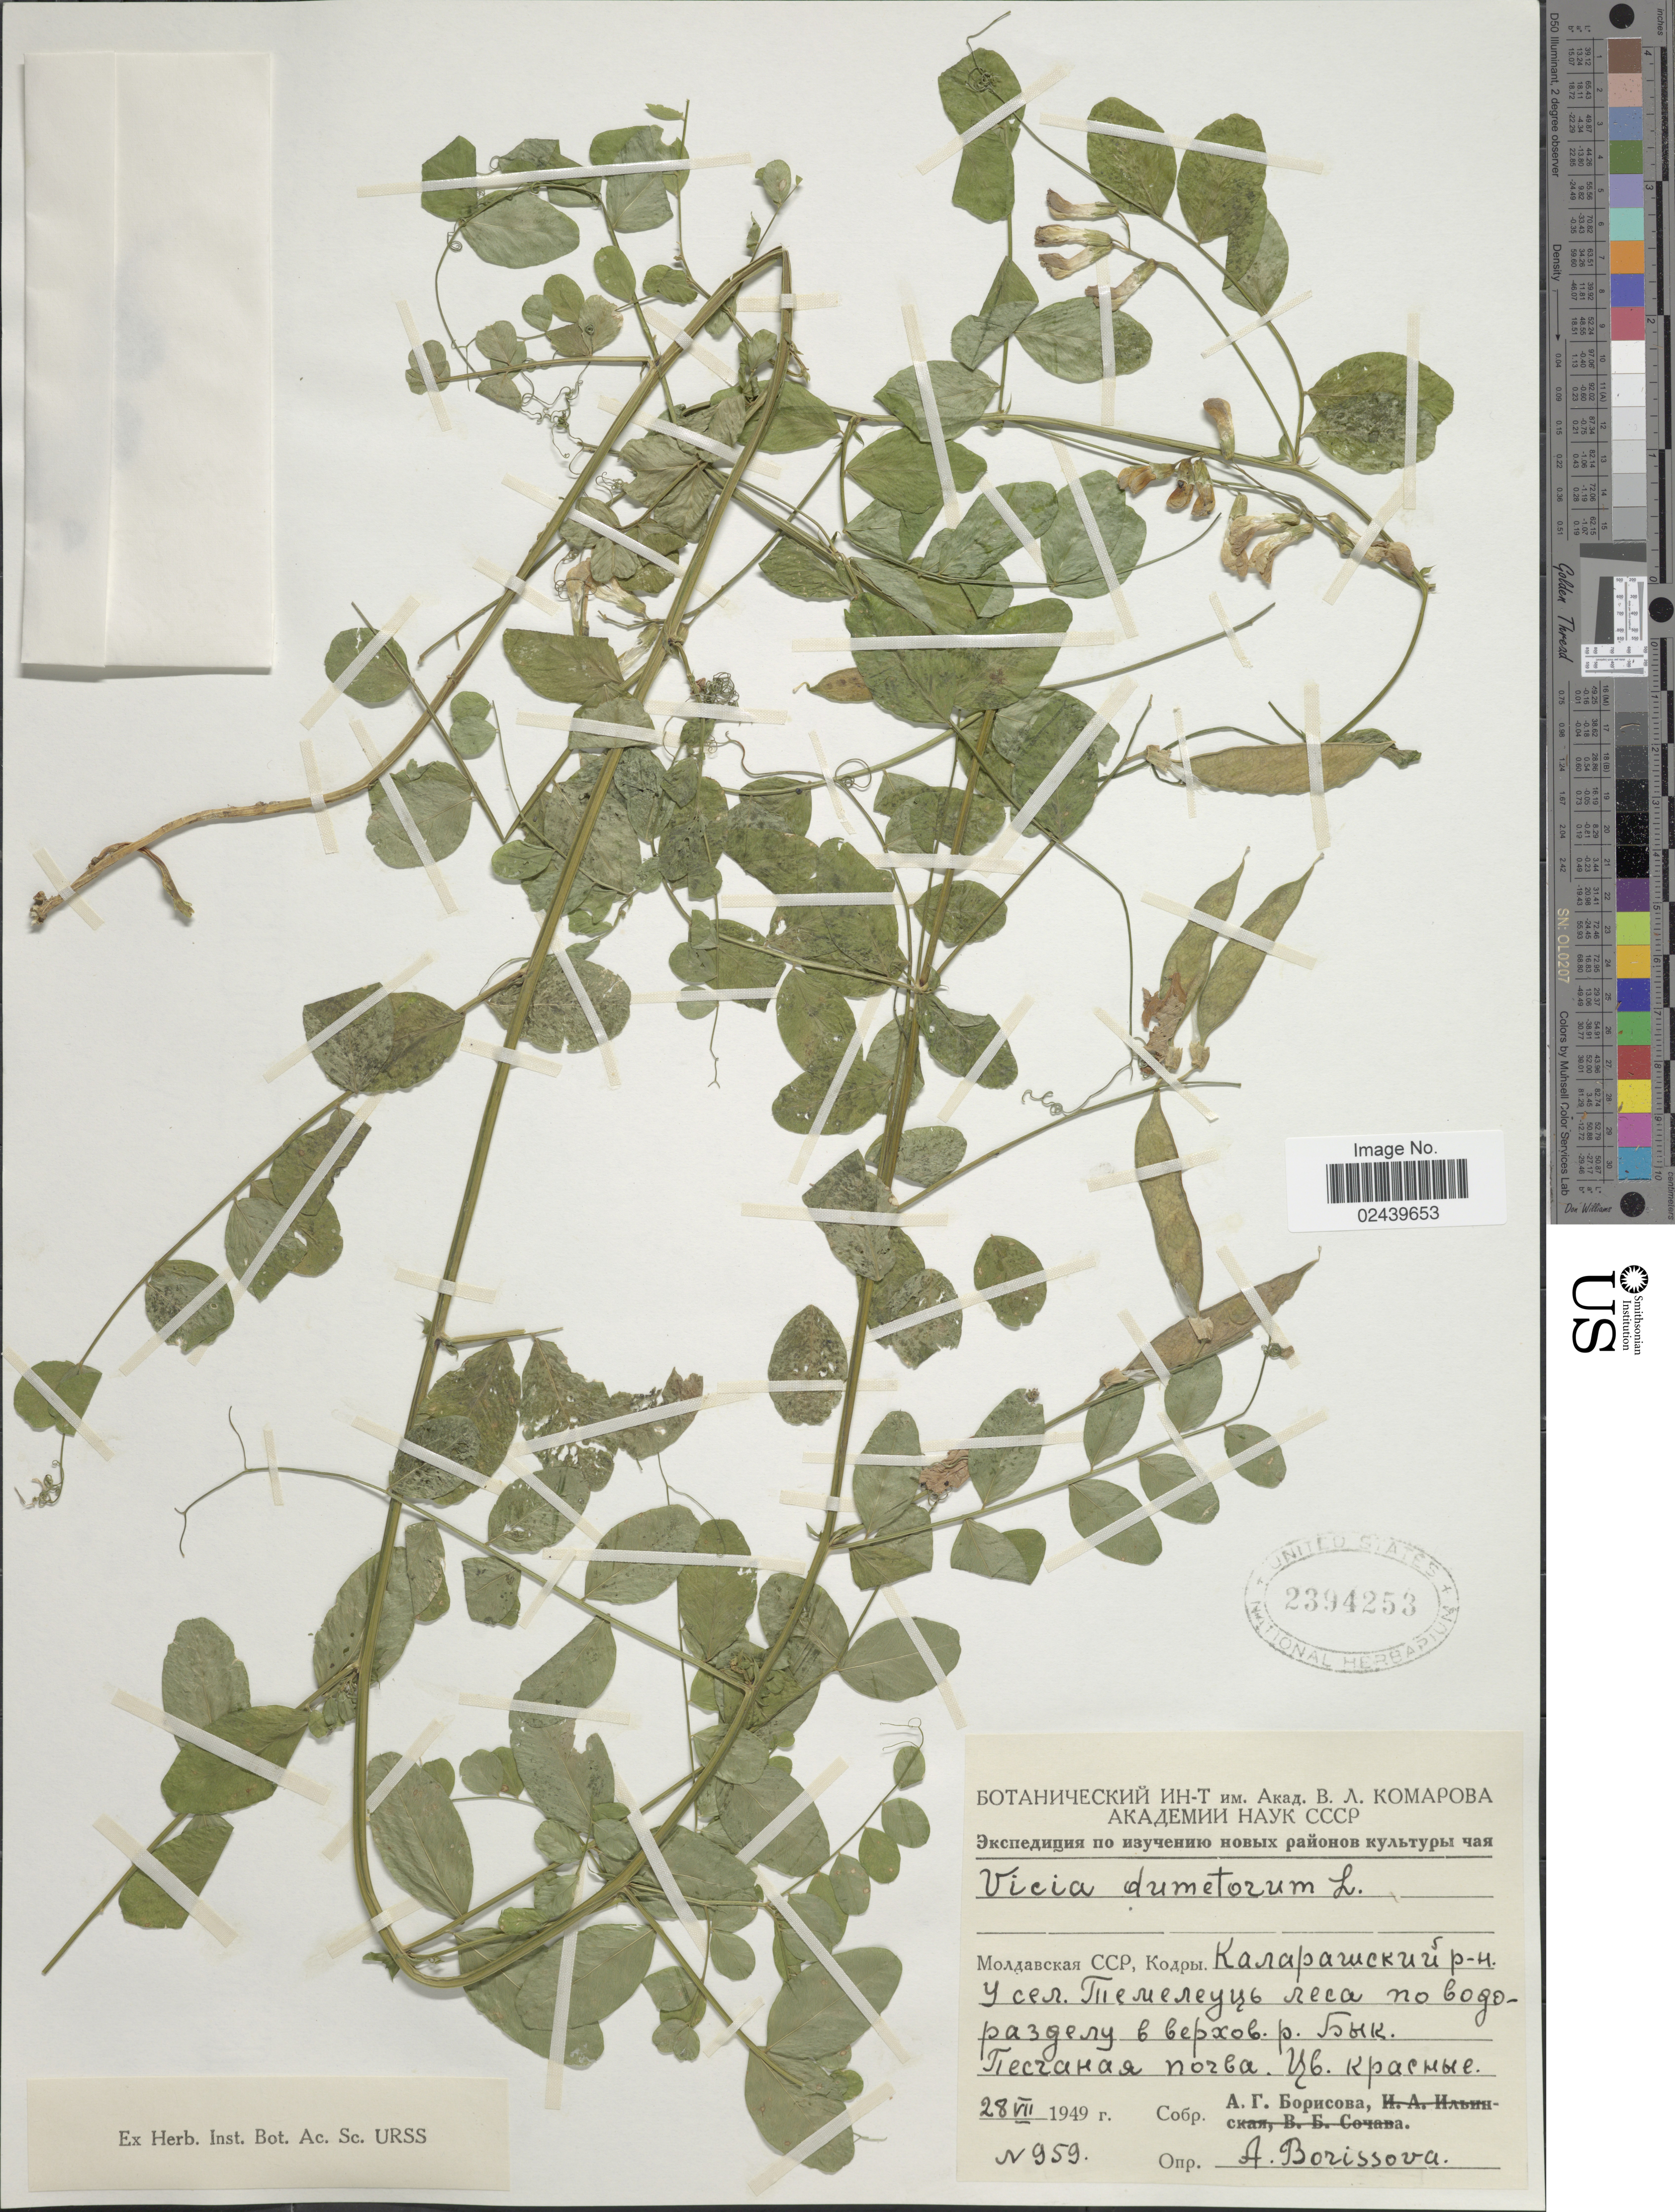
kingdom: Plantae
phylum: Tracheophyta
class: Magnoliopsida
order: Fabales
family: Fabaceae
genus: Vicia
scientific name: Vicia dumetorum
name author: L.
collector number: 959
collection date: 1949-07-28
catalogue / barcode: US 2394253